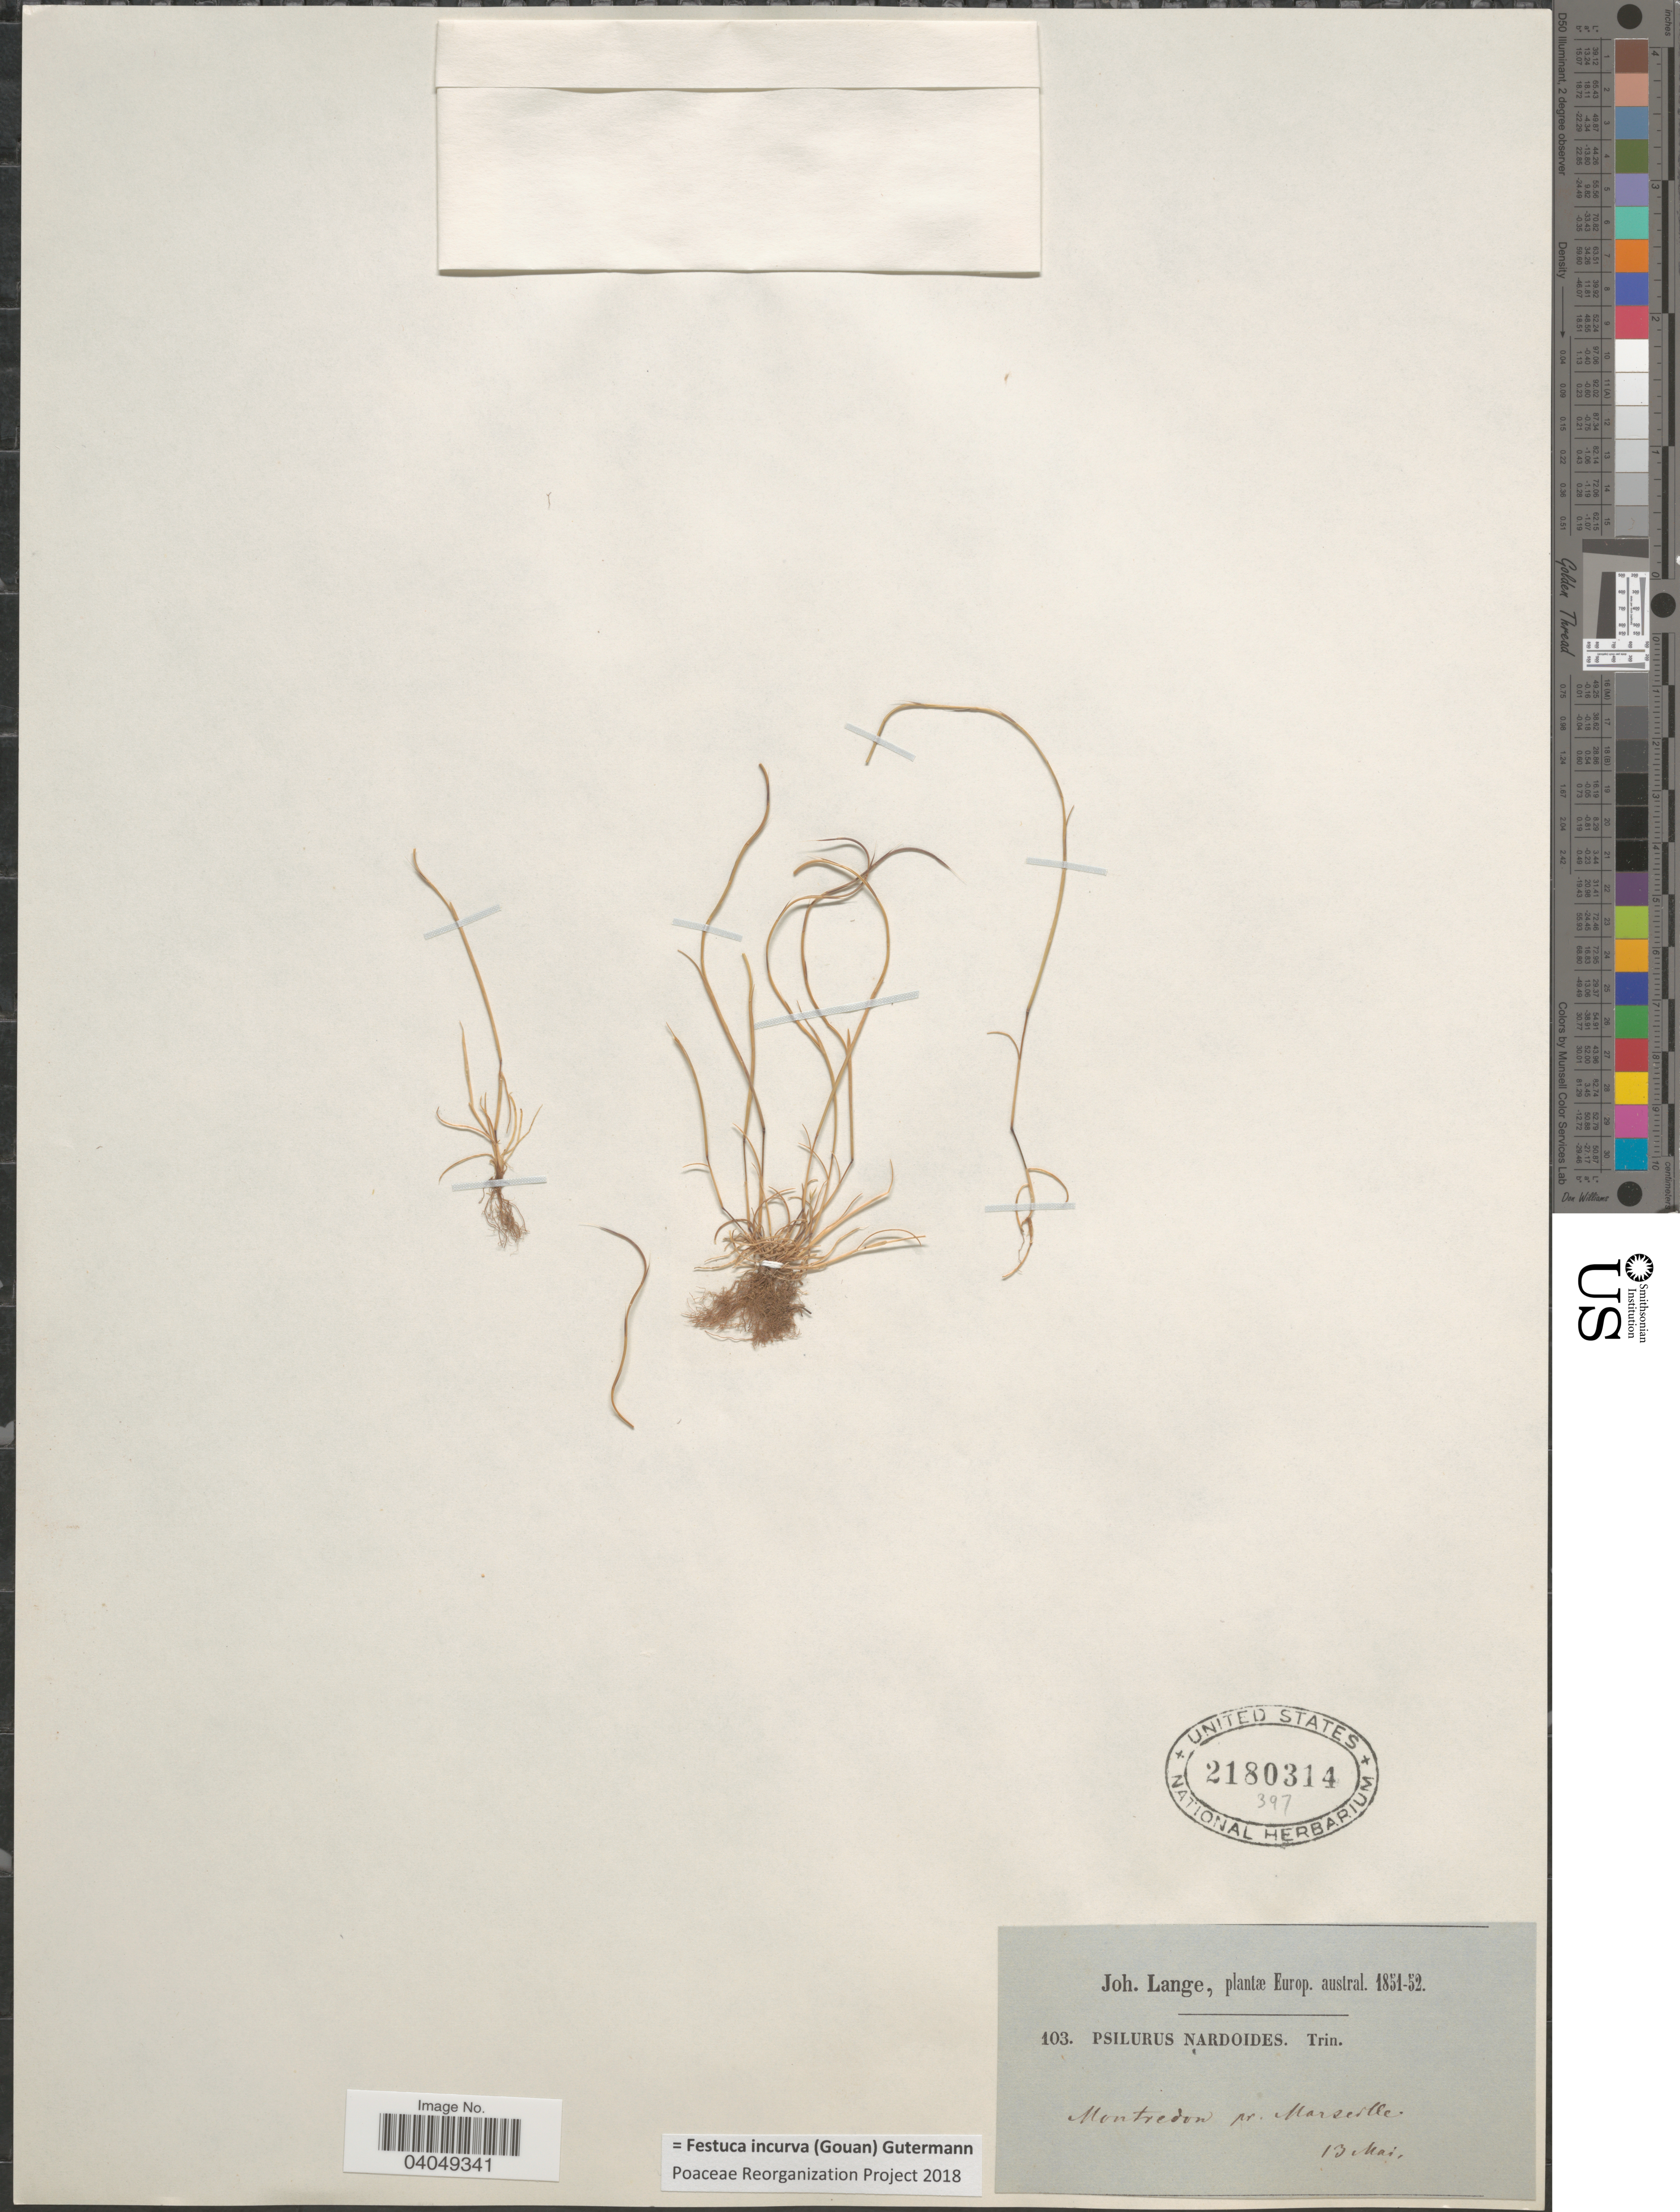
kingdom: Plantae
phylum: Tracheophyta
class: Liliopsida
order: Poales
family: Poaceae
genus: Festuca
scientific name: Festuca incurva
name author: (Gouan) Gutermann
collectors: J. M. C. Lange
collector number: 103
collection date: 1851-05-13/1852-05-13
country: France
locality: Europ. austral. Montredon pr. Marseille.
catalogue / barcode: US 2180314